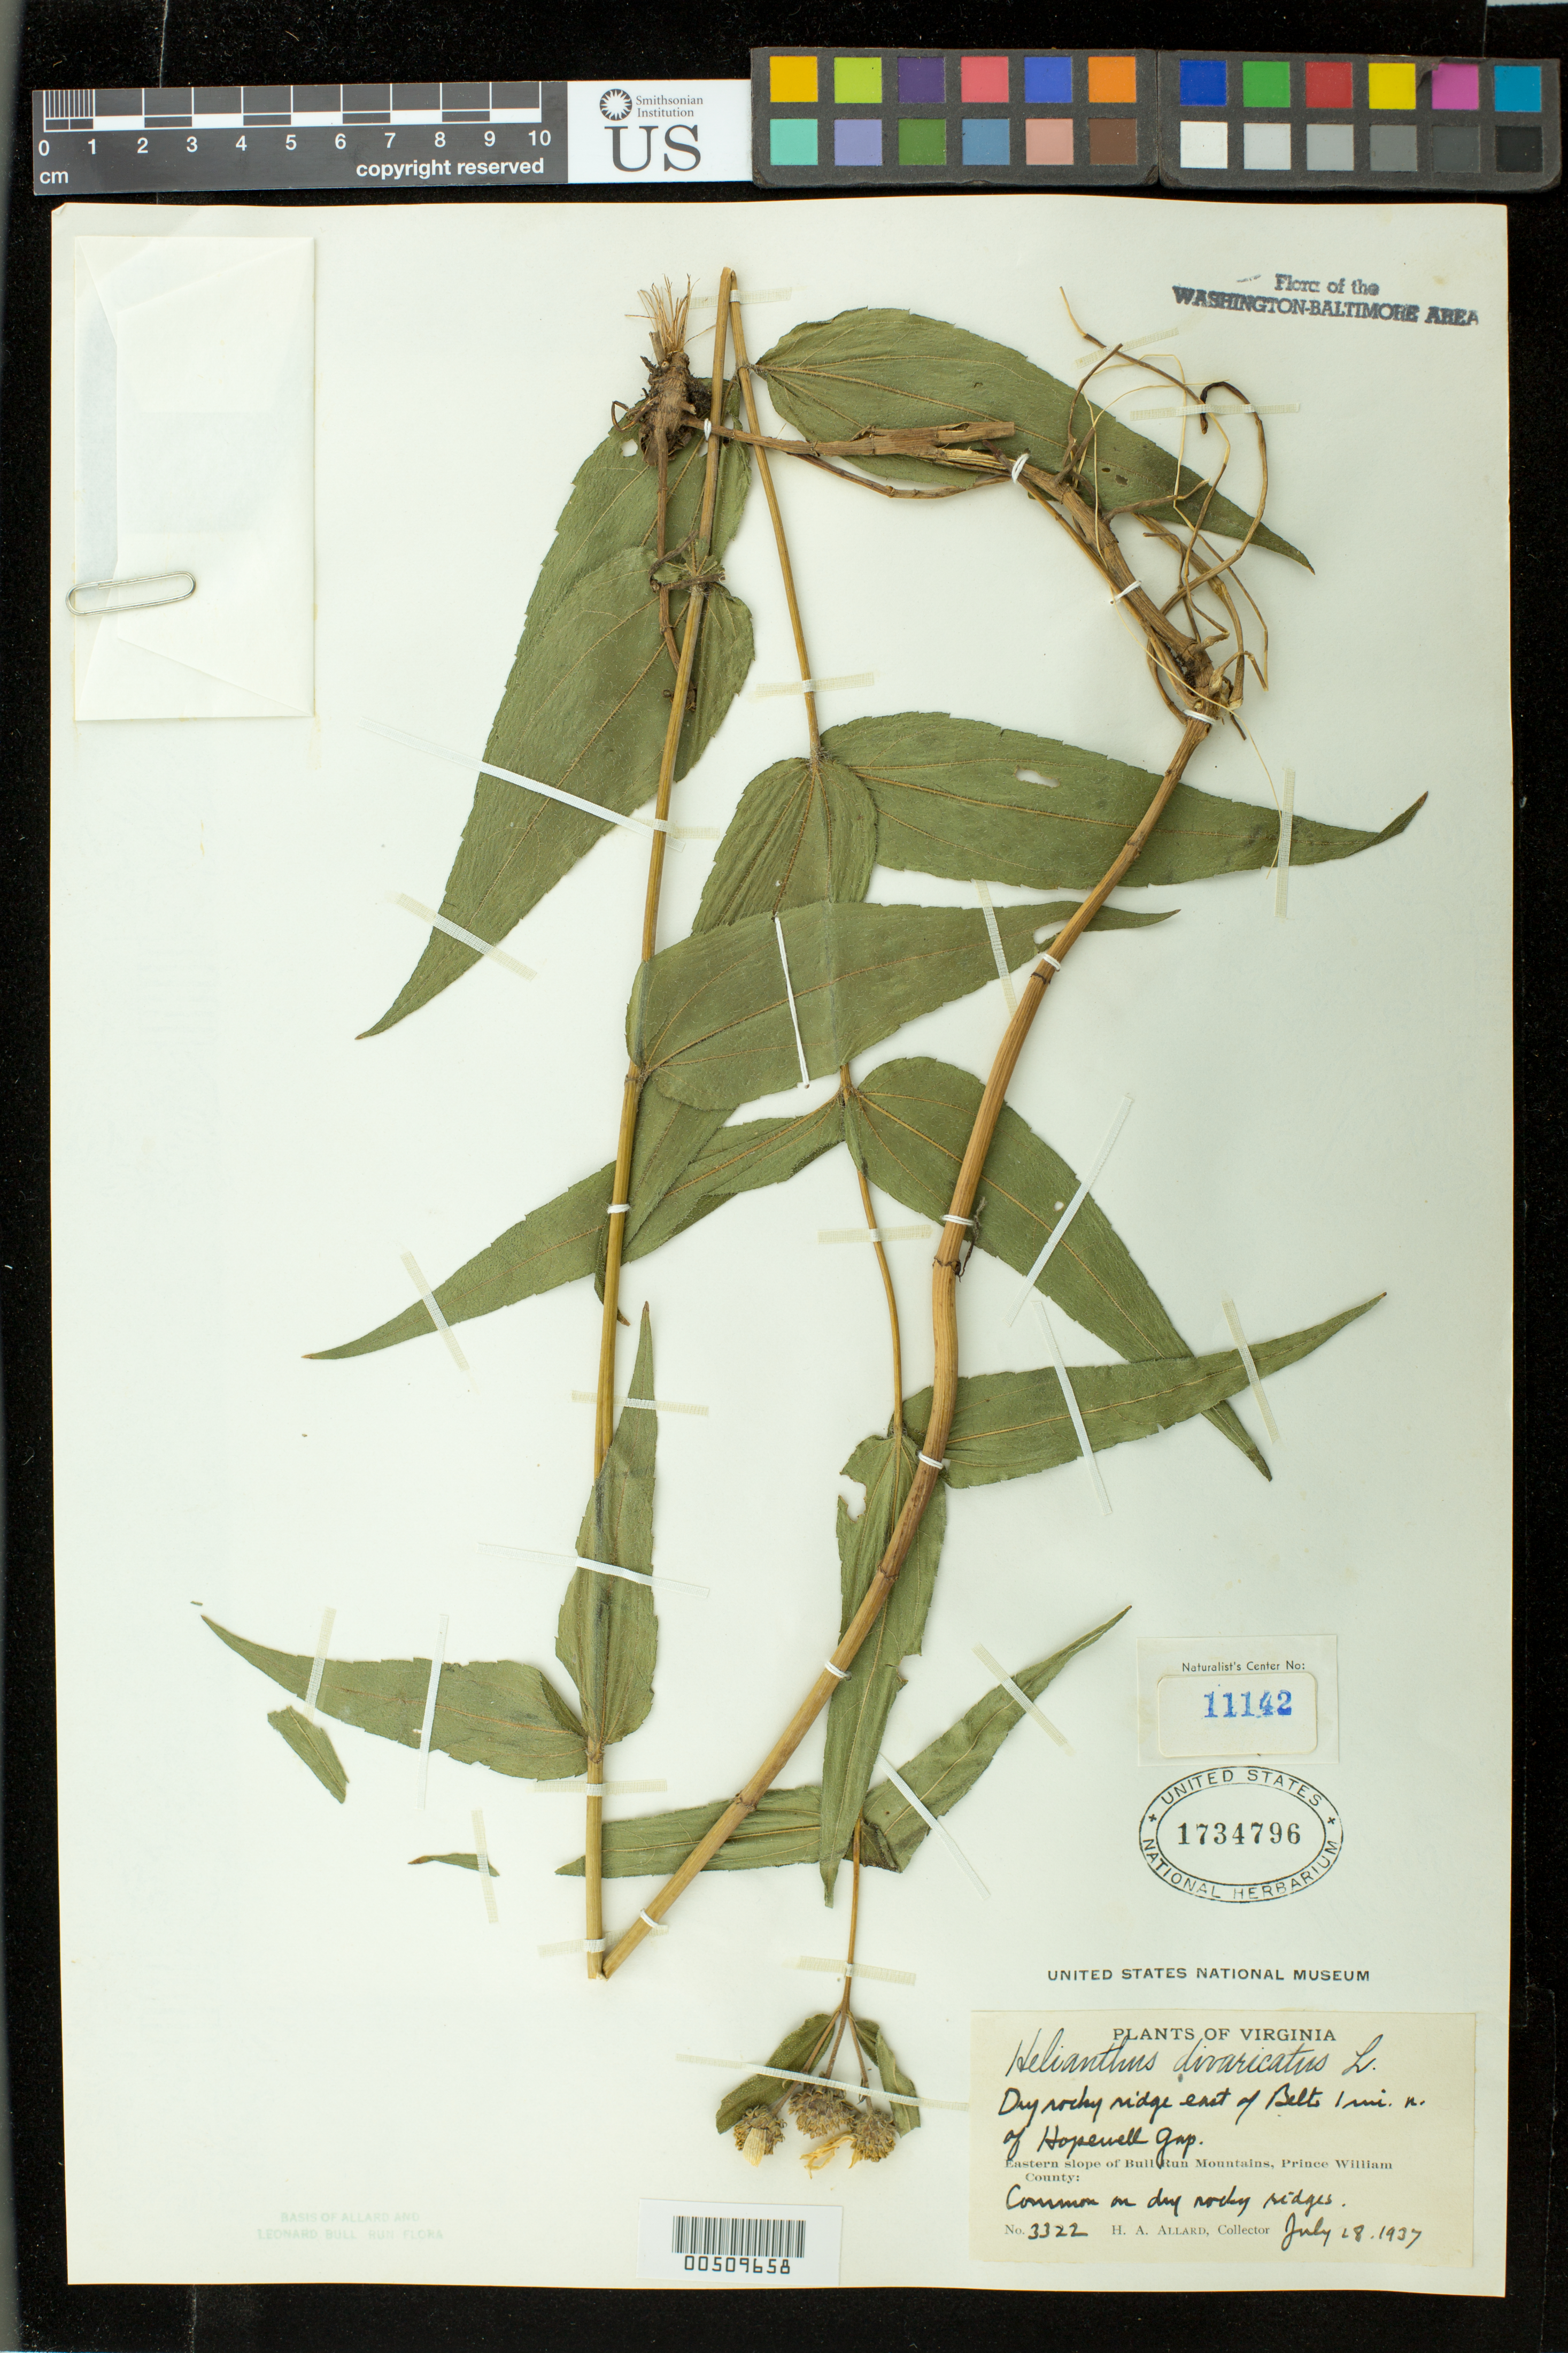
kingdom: Plantae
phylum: Tracheophyta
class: Magnoliopsida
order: Asterales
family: Asteraceae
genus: Helianthus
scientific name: Helianthus divaricatus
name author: L.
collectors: H. A. Allard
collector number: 3322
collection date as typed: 18 Jul 1937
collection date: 1937-07-18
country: United States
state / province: Virginia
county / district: Prince William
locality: Bull Run Mts., 1 mi. N of Hopewell Gap Bull Run Mts.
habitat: E dry rocky ridge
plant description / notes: Specimens returned from Naturalist Center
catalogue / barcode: US 1734796